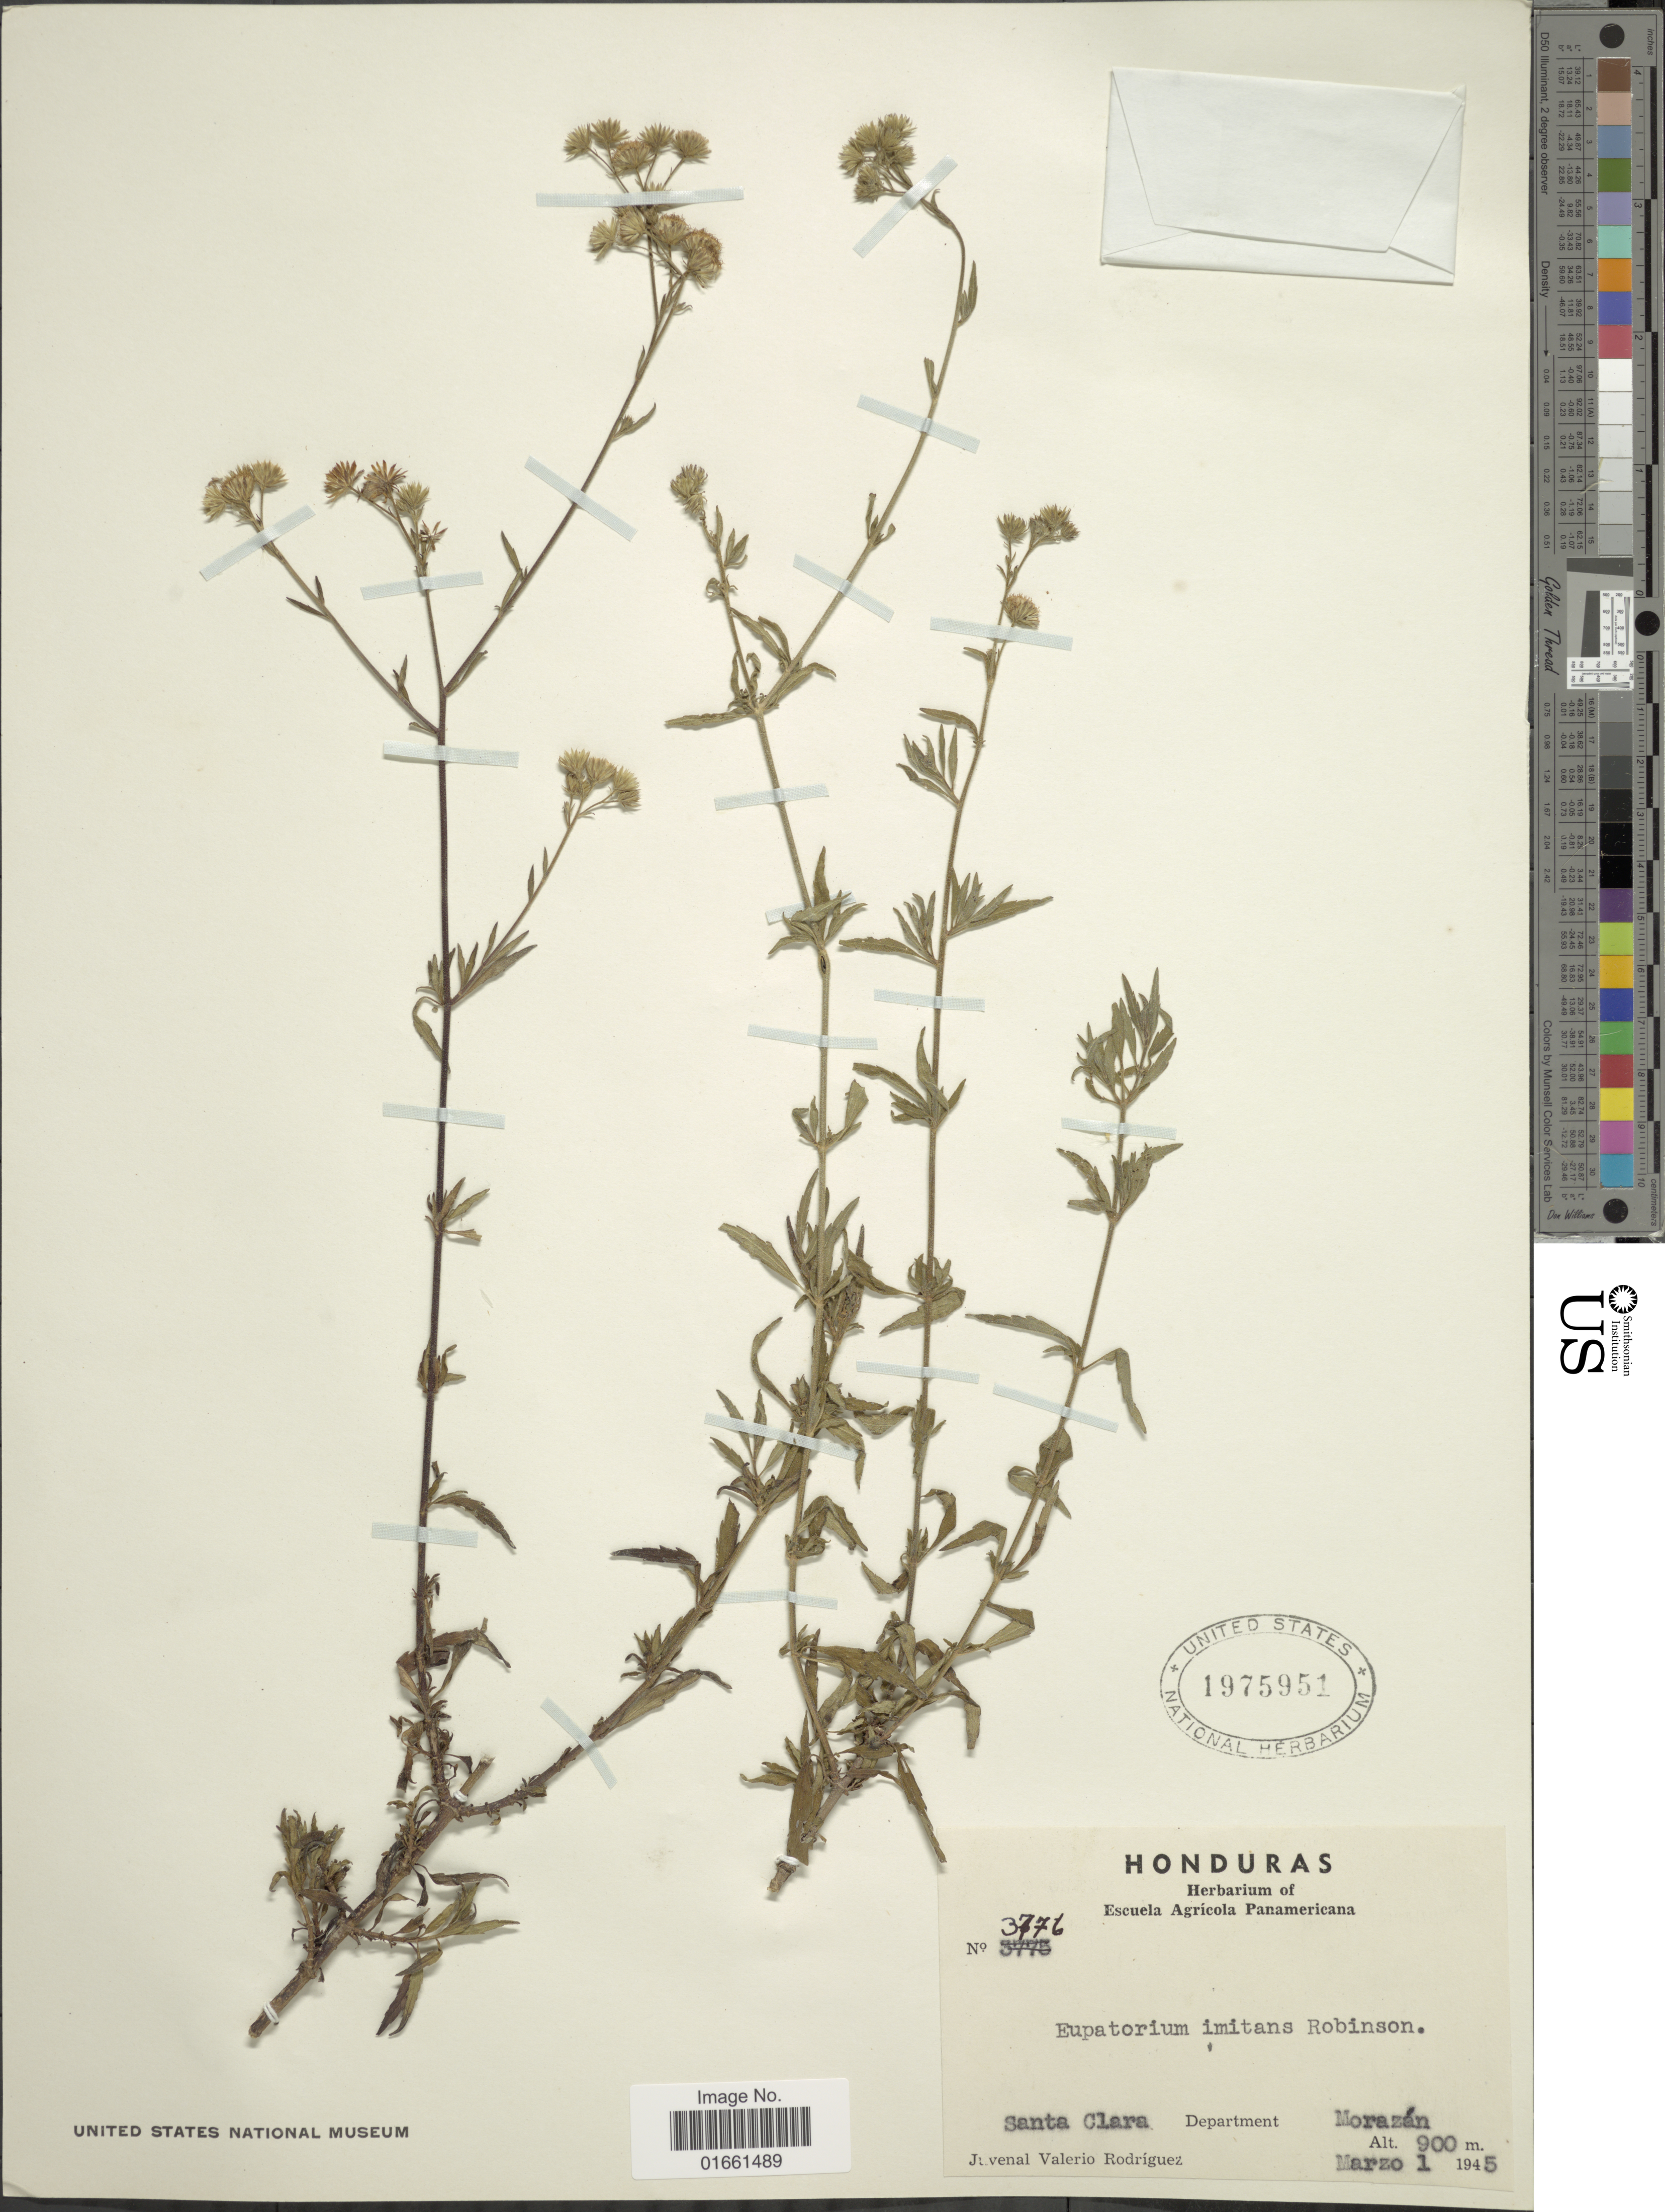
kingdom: Plantae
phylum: Tracheophyta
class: Magnoliopsida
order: Asterales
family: Asteraceae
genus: Fleischmannia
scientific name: Fleischmannia imitans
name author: (B.L. Rob.) R.M. King & H. Rob.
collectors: J. Rodriguez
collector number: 3776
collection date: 1945-03-01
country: Honduras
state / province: Fco. Morazán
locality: Santa Clara, Department Morazan.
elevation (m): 900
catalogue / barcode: US 1975951